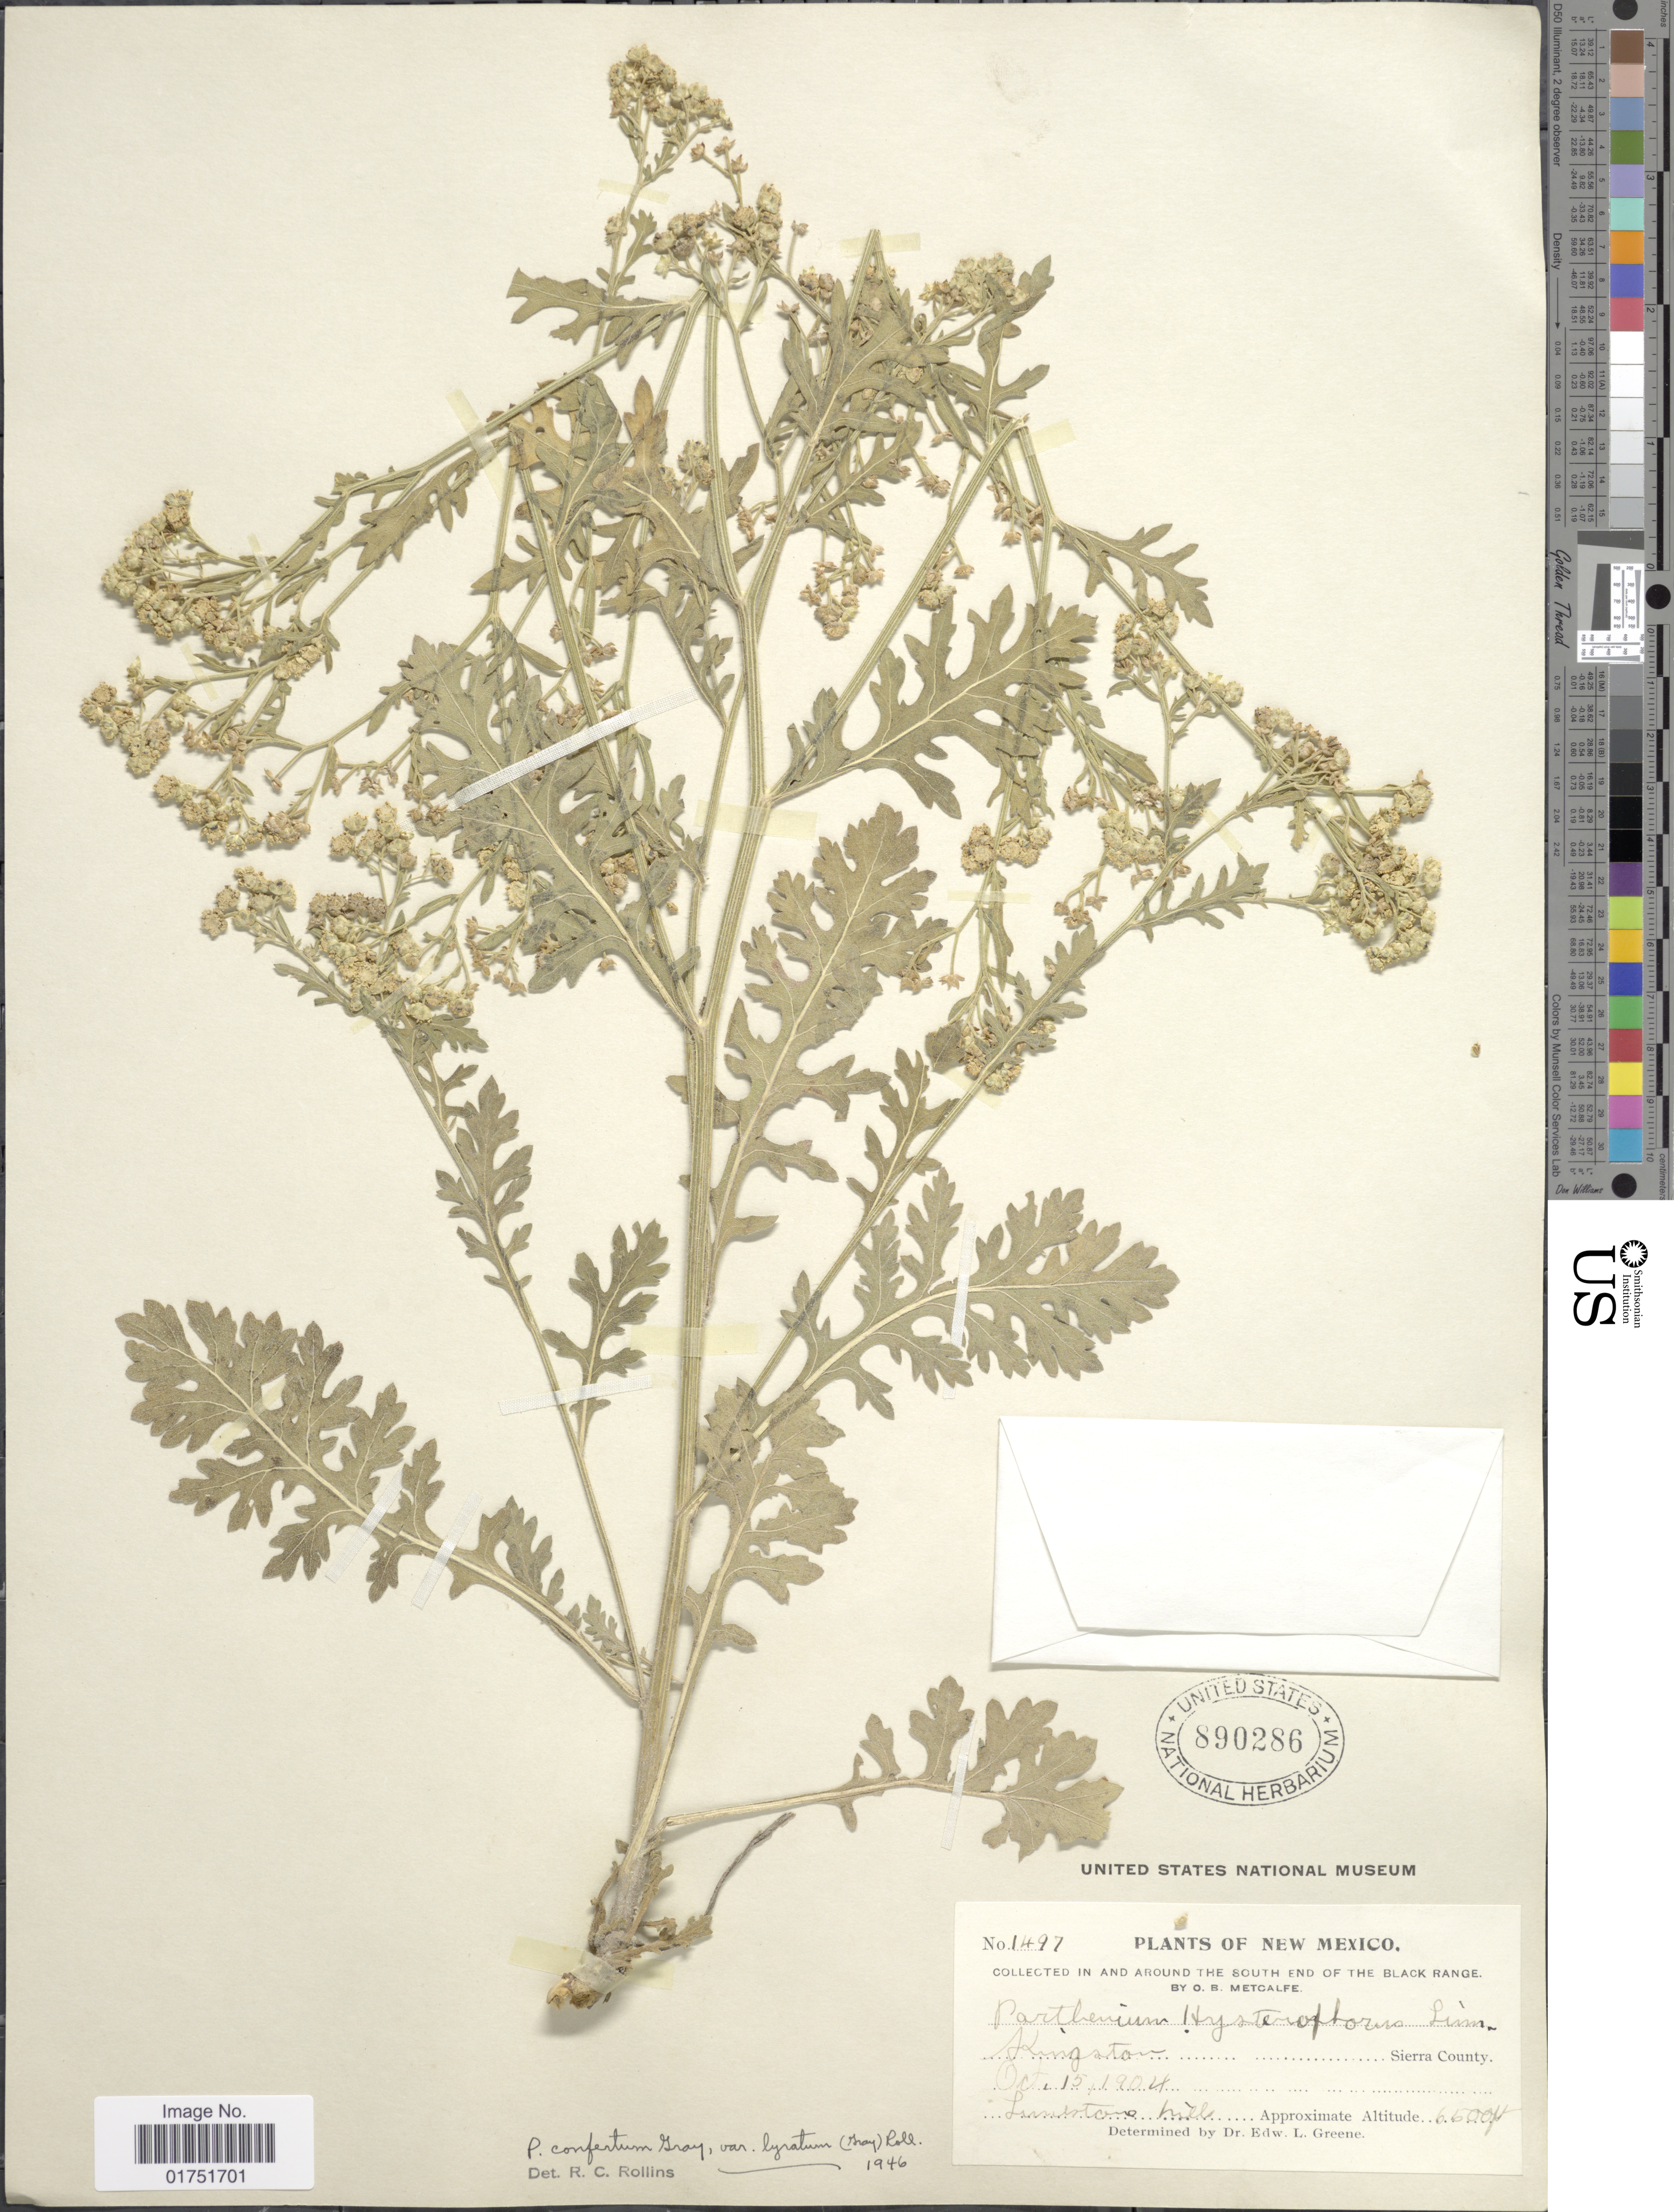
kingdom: Plantae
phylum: Tracheophyta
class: Magnoliopsida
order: Asterales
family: Asteraceae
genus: Parthenium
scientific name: Parthenium confertum var. lyratum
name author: (A. Gray) Rollins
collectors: O. B. Metcalfe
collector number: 1497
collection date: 1904-10-15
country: United States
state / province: New Mexico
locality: In and around the end of the Black Range, Kingston, Sierra County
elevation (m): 1981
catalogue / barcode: US 890286